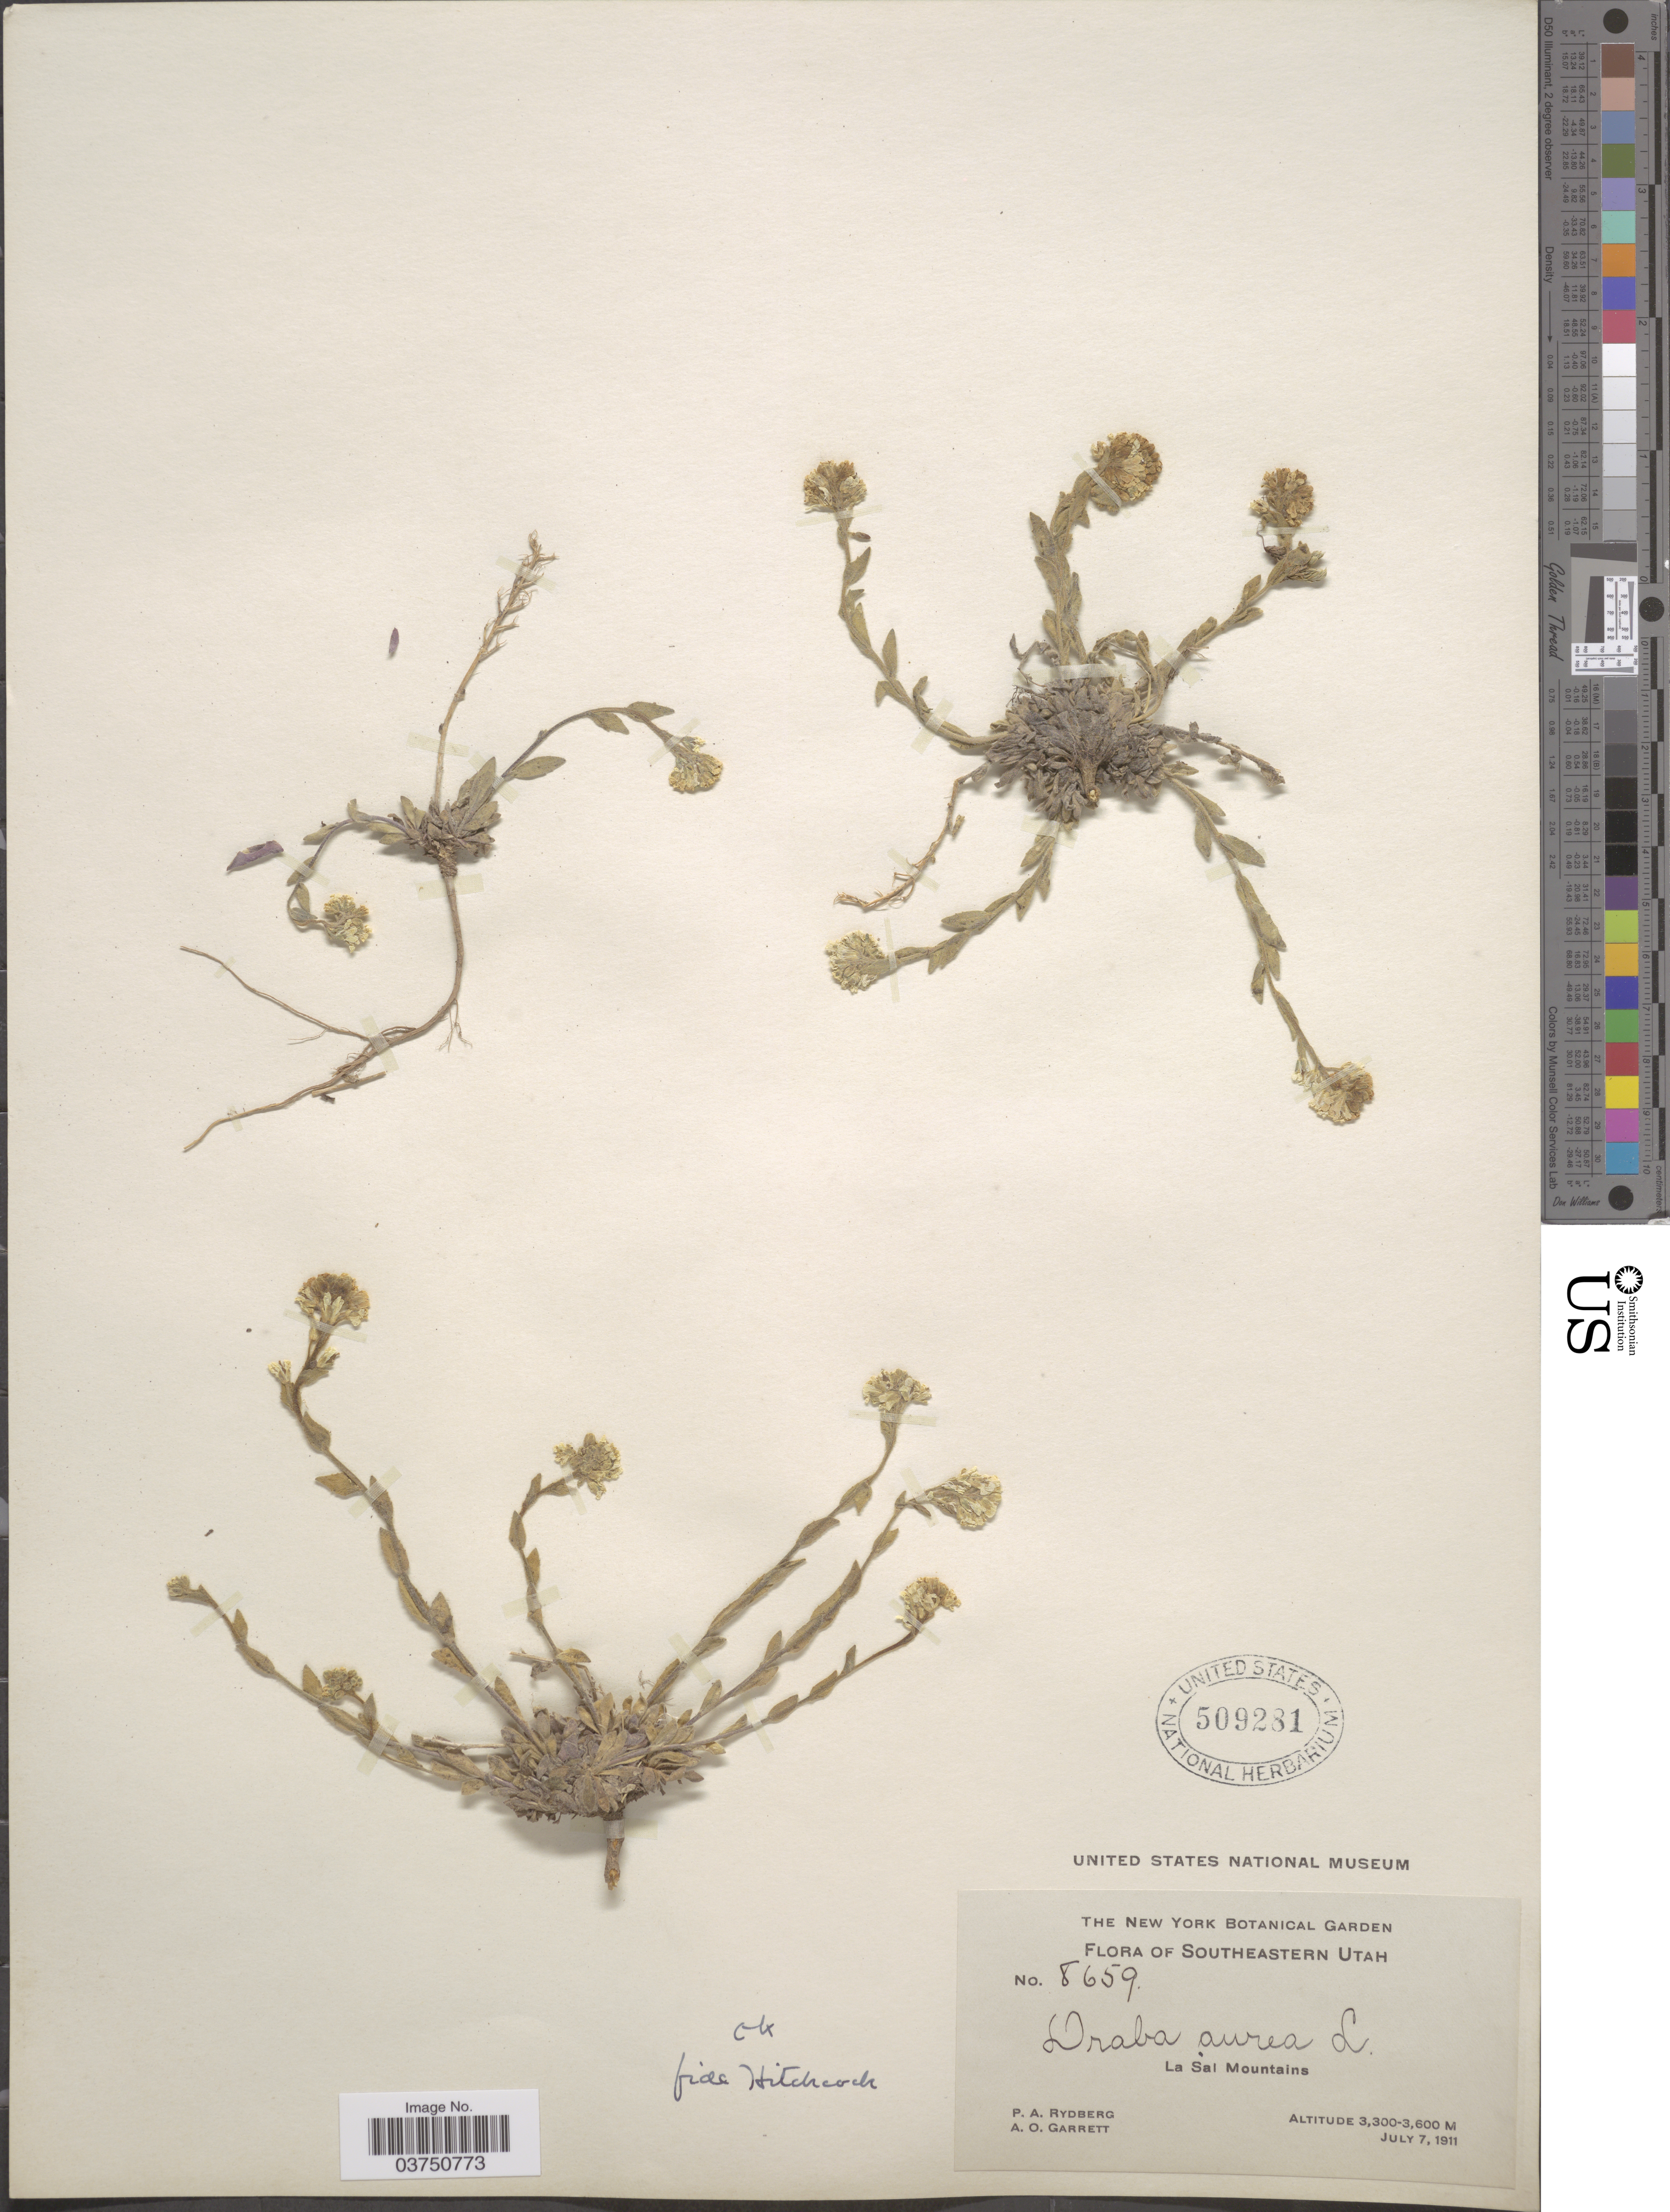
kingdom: Plantae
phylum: Tracheophyta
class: Magnoliopsida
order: Brassicales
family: Brassicaceae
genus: Draba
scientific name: Draba aurea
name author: Vahl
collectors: P. A. Rydberg & A. O. Garrett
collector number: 8659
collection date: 1911-07-07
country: United States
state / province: Utah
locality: Southeastern Utah. La Sal Mountains.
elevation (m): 3300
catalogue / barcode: US 509281